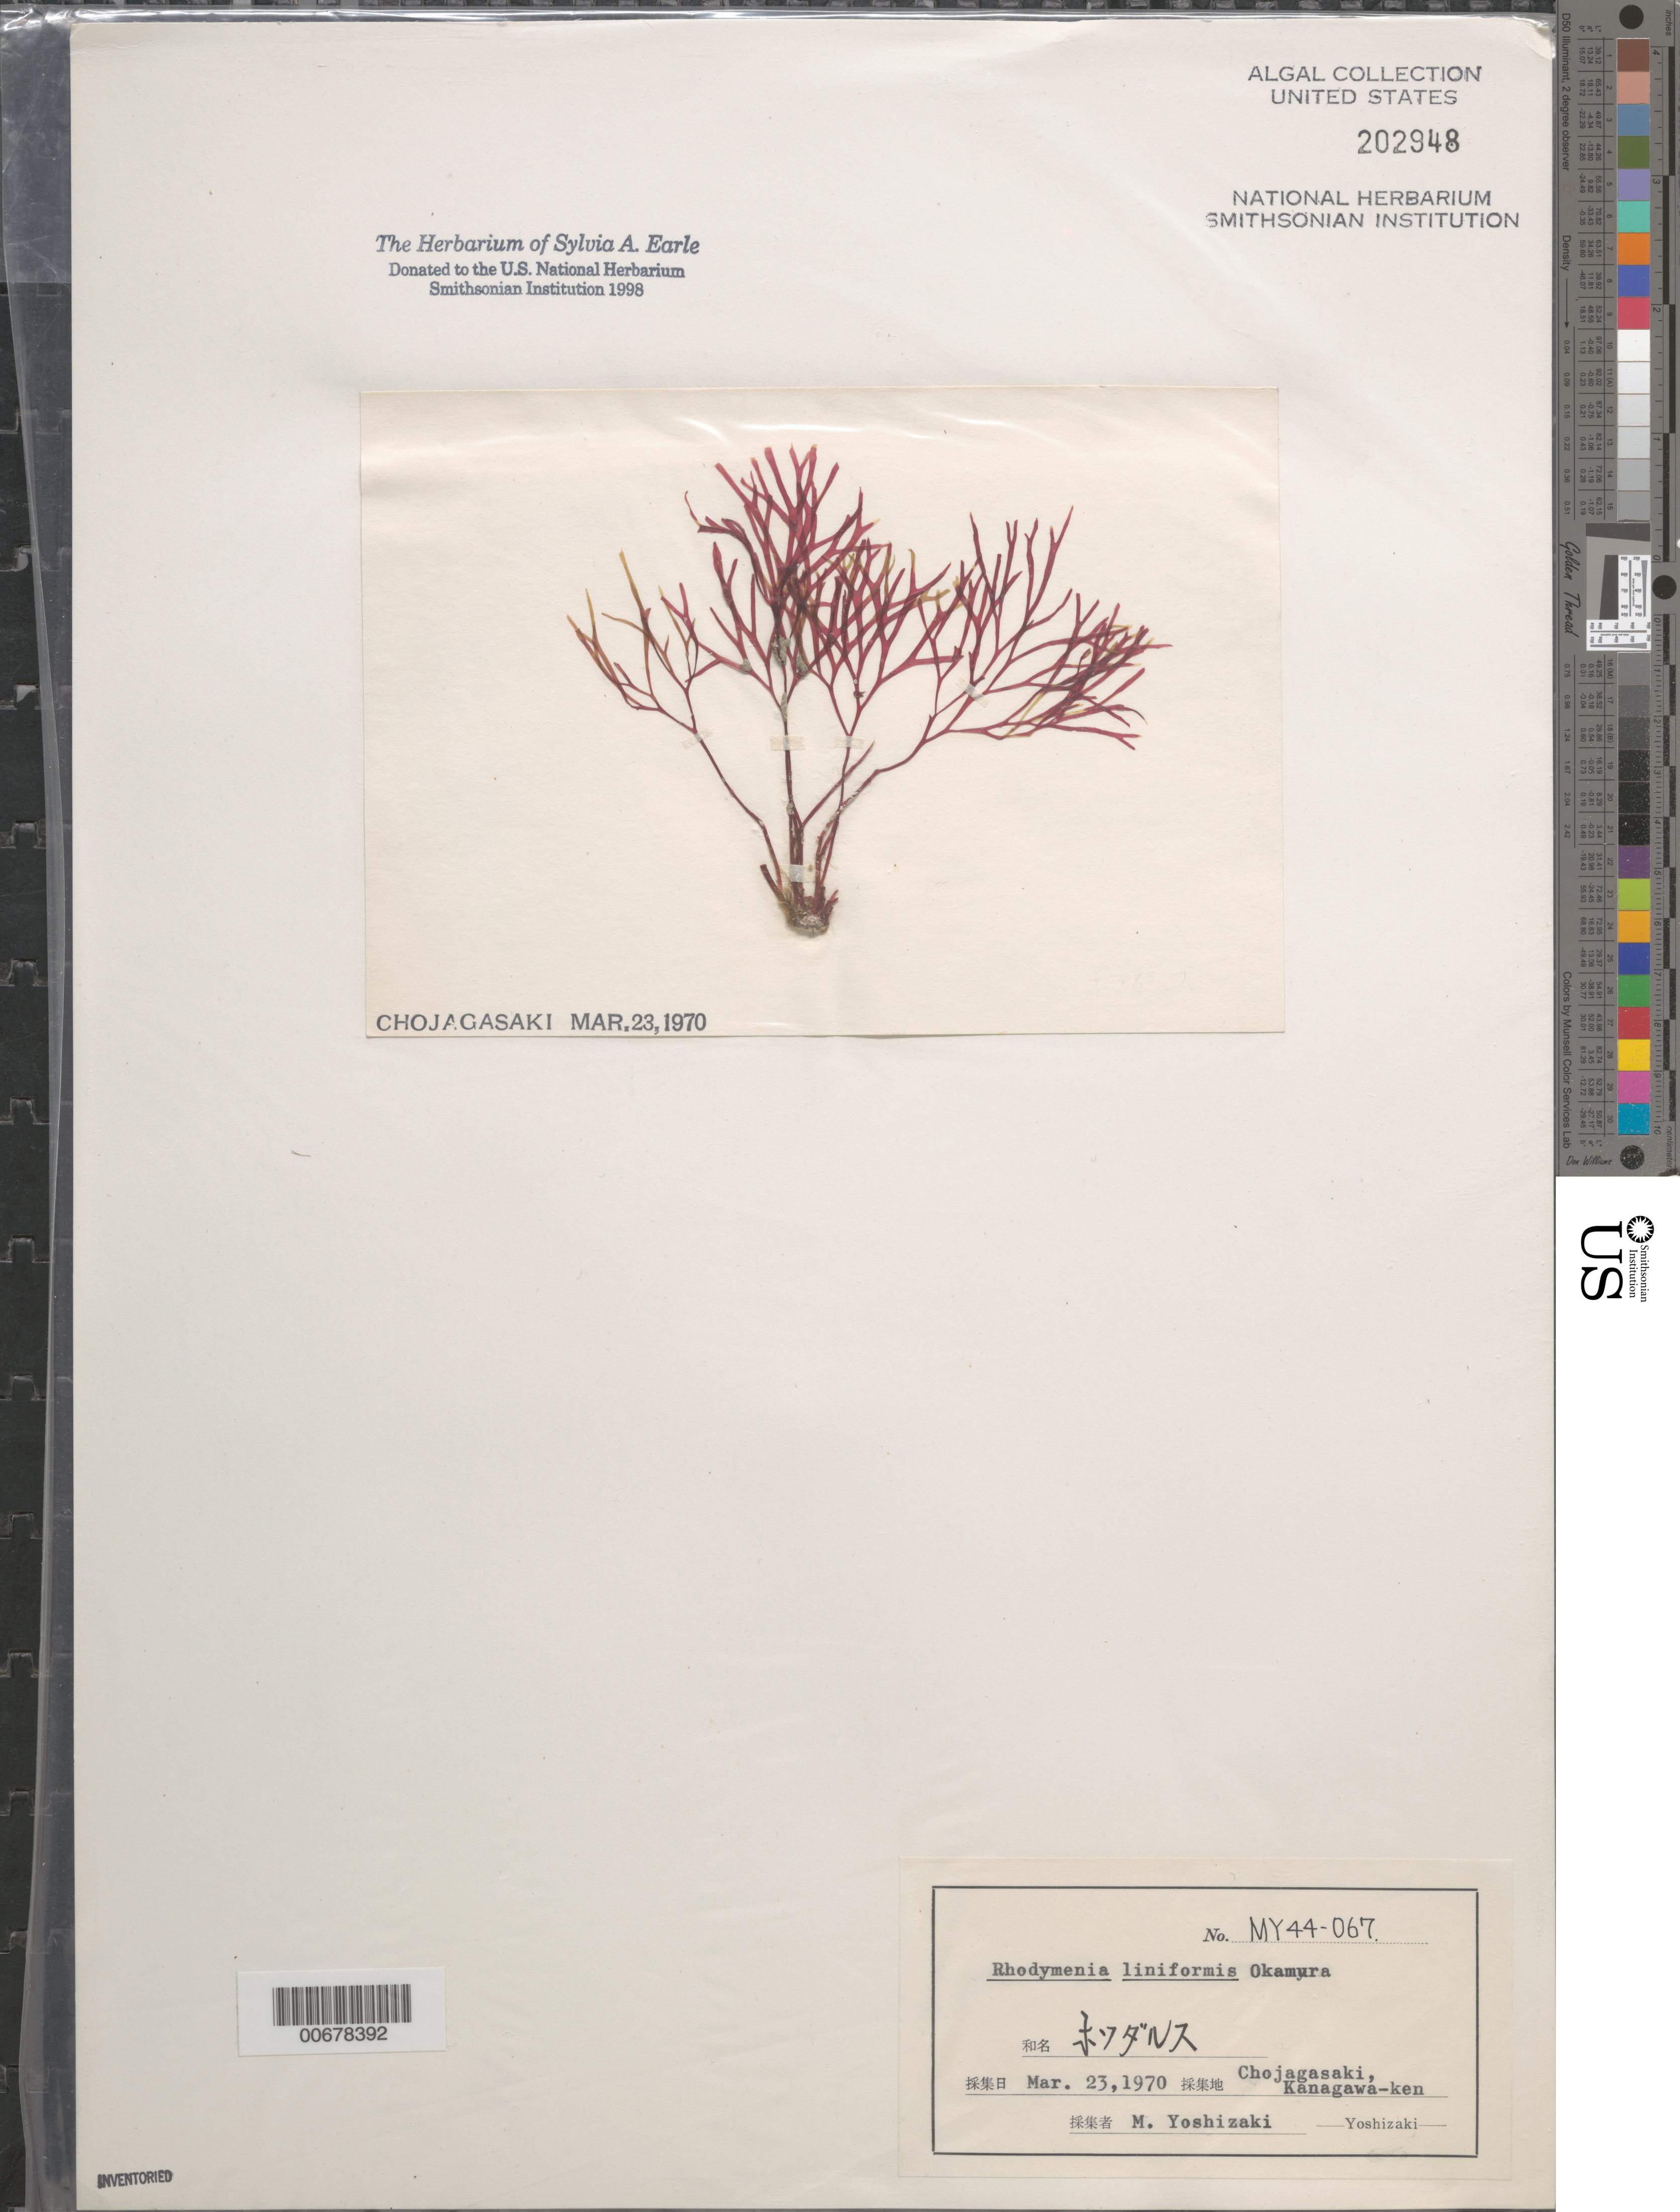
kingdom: Plantae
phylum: Rhodophyta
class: Florideophyceae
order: Rhodymeniales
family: Rhodymeniaceae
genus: Rhodymenia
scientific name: Rhodymenia liniformis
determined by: Yoshizaki, M.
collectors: M. Yoshizaki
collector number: MY 44-067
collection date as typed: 23 Mar 1970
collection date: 1970-03-23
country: Japan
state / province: Kanagawa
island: Honshu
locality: Chojagasaki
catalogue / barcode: US 202948